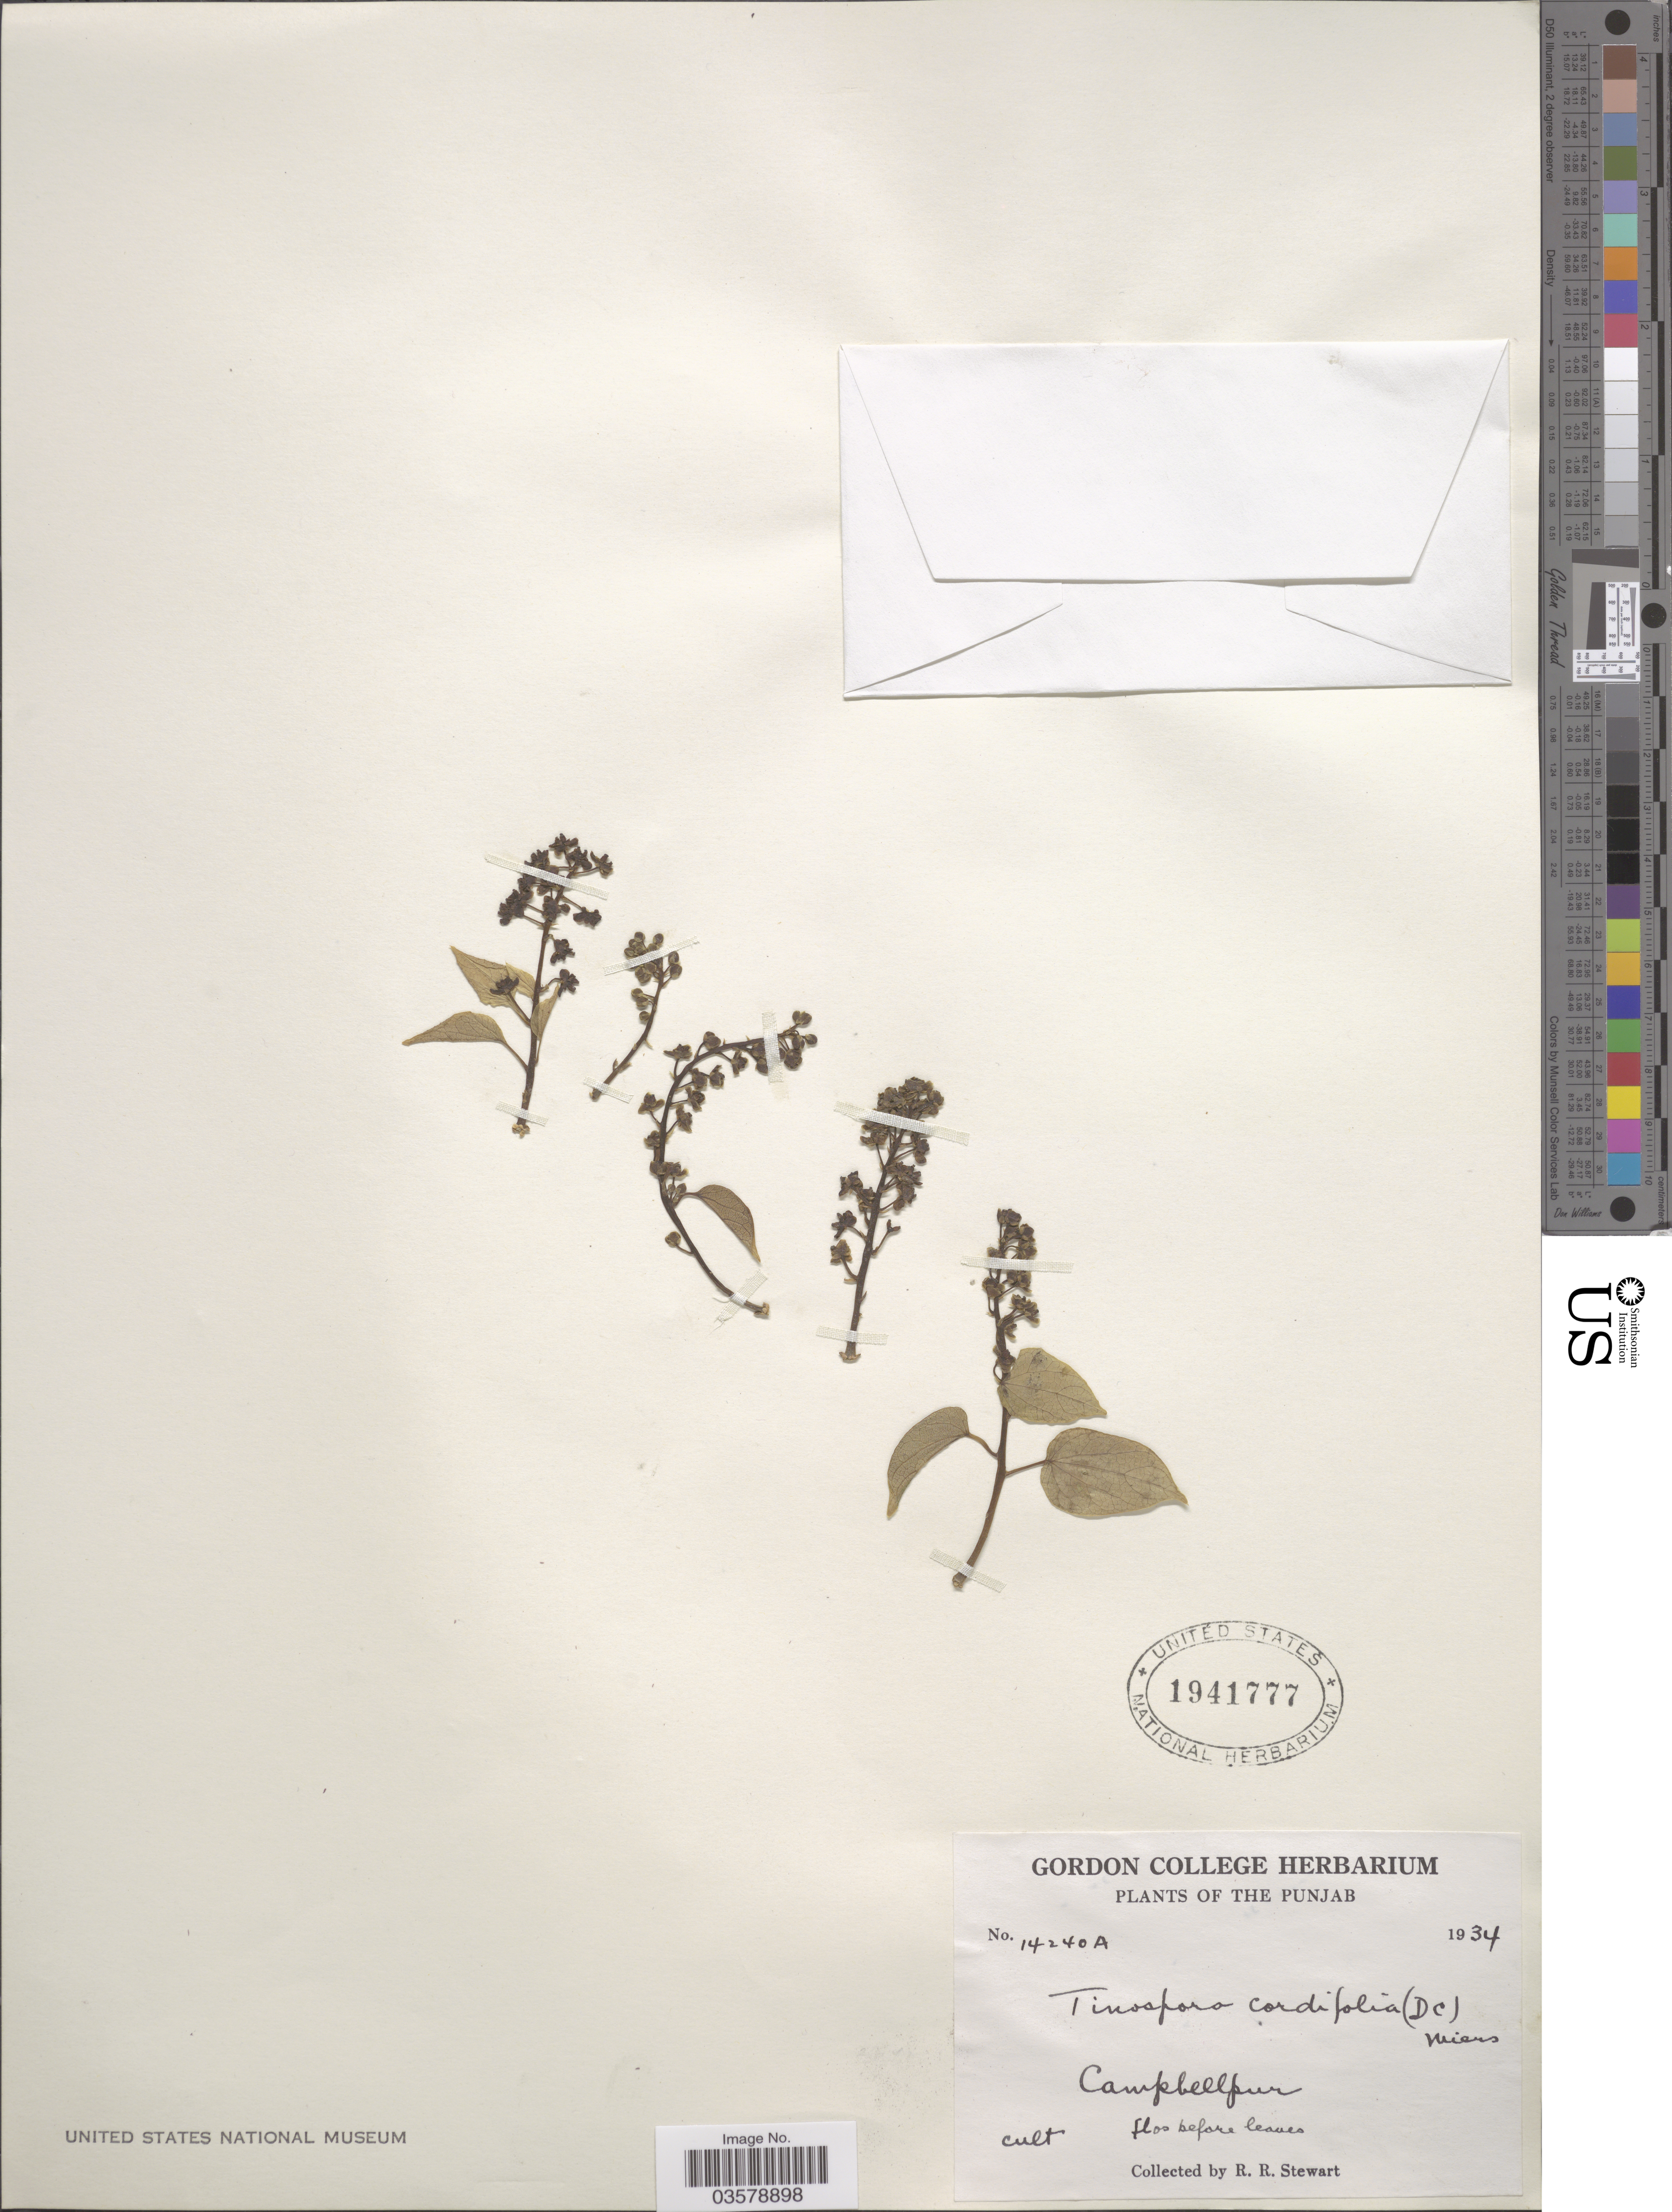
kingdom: Plantae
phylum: Tracheophyta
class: Magnoliopsida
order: Ranunculales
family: Menispermaceae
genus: Tinospora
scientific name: Tinospora cordifolia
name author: Miers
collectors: R. Stewart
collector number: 14240A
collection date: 1934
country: Pakistan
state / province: Punjab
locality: Campbellpur.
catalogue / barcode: US 1941777